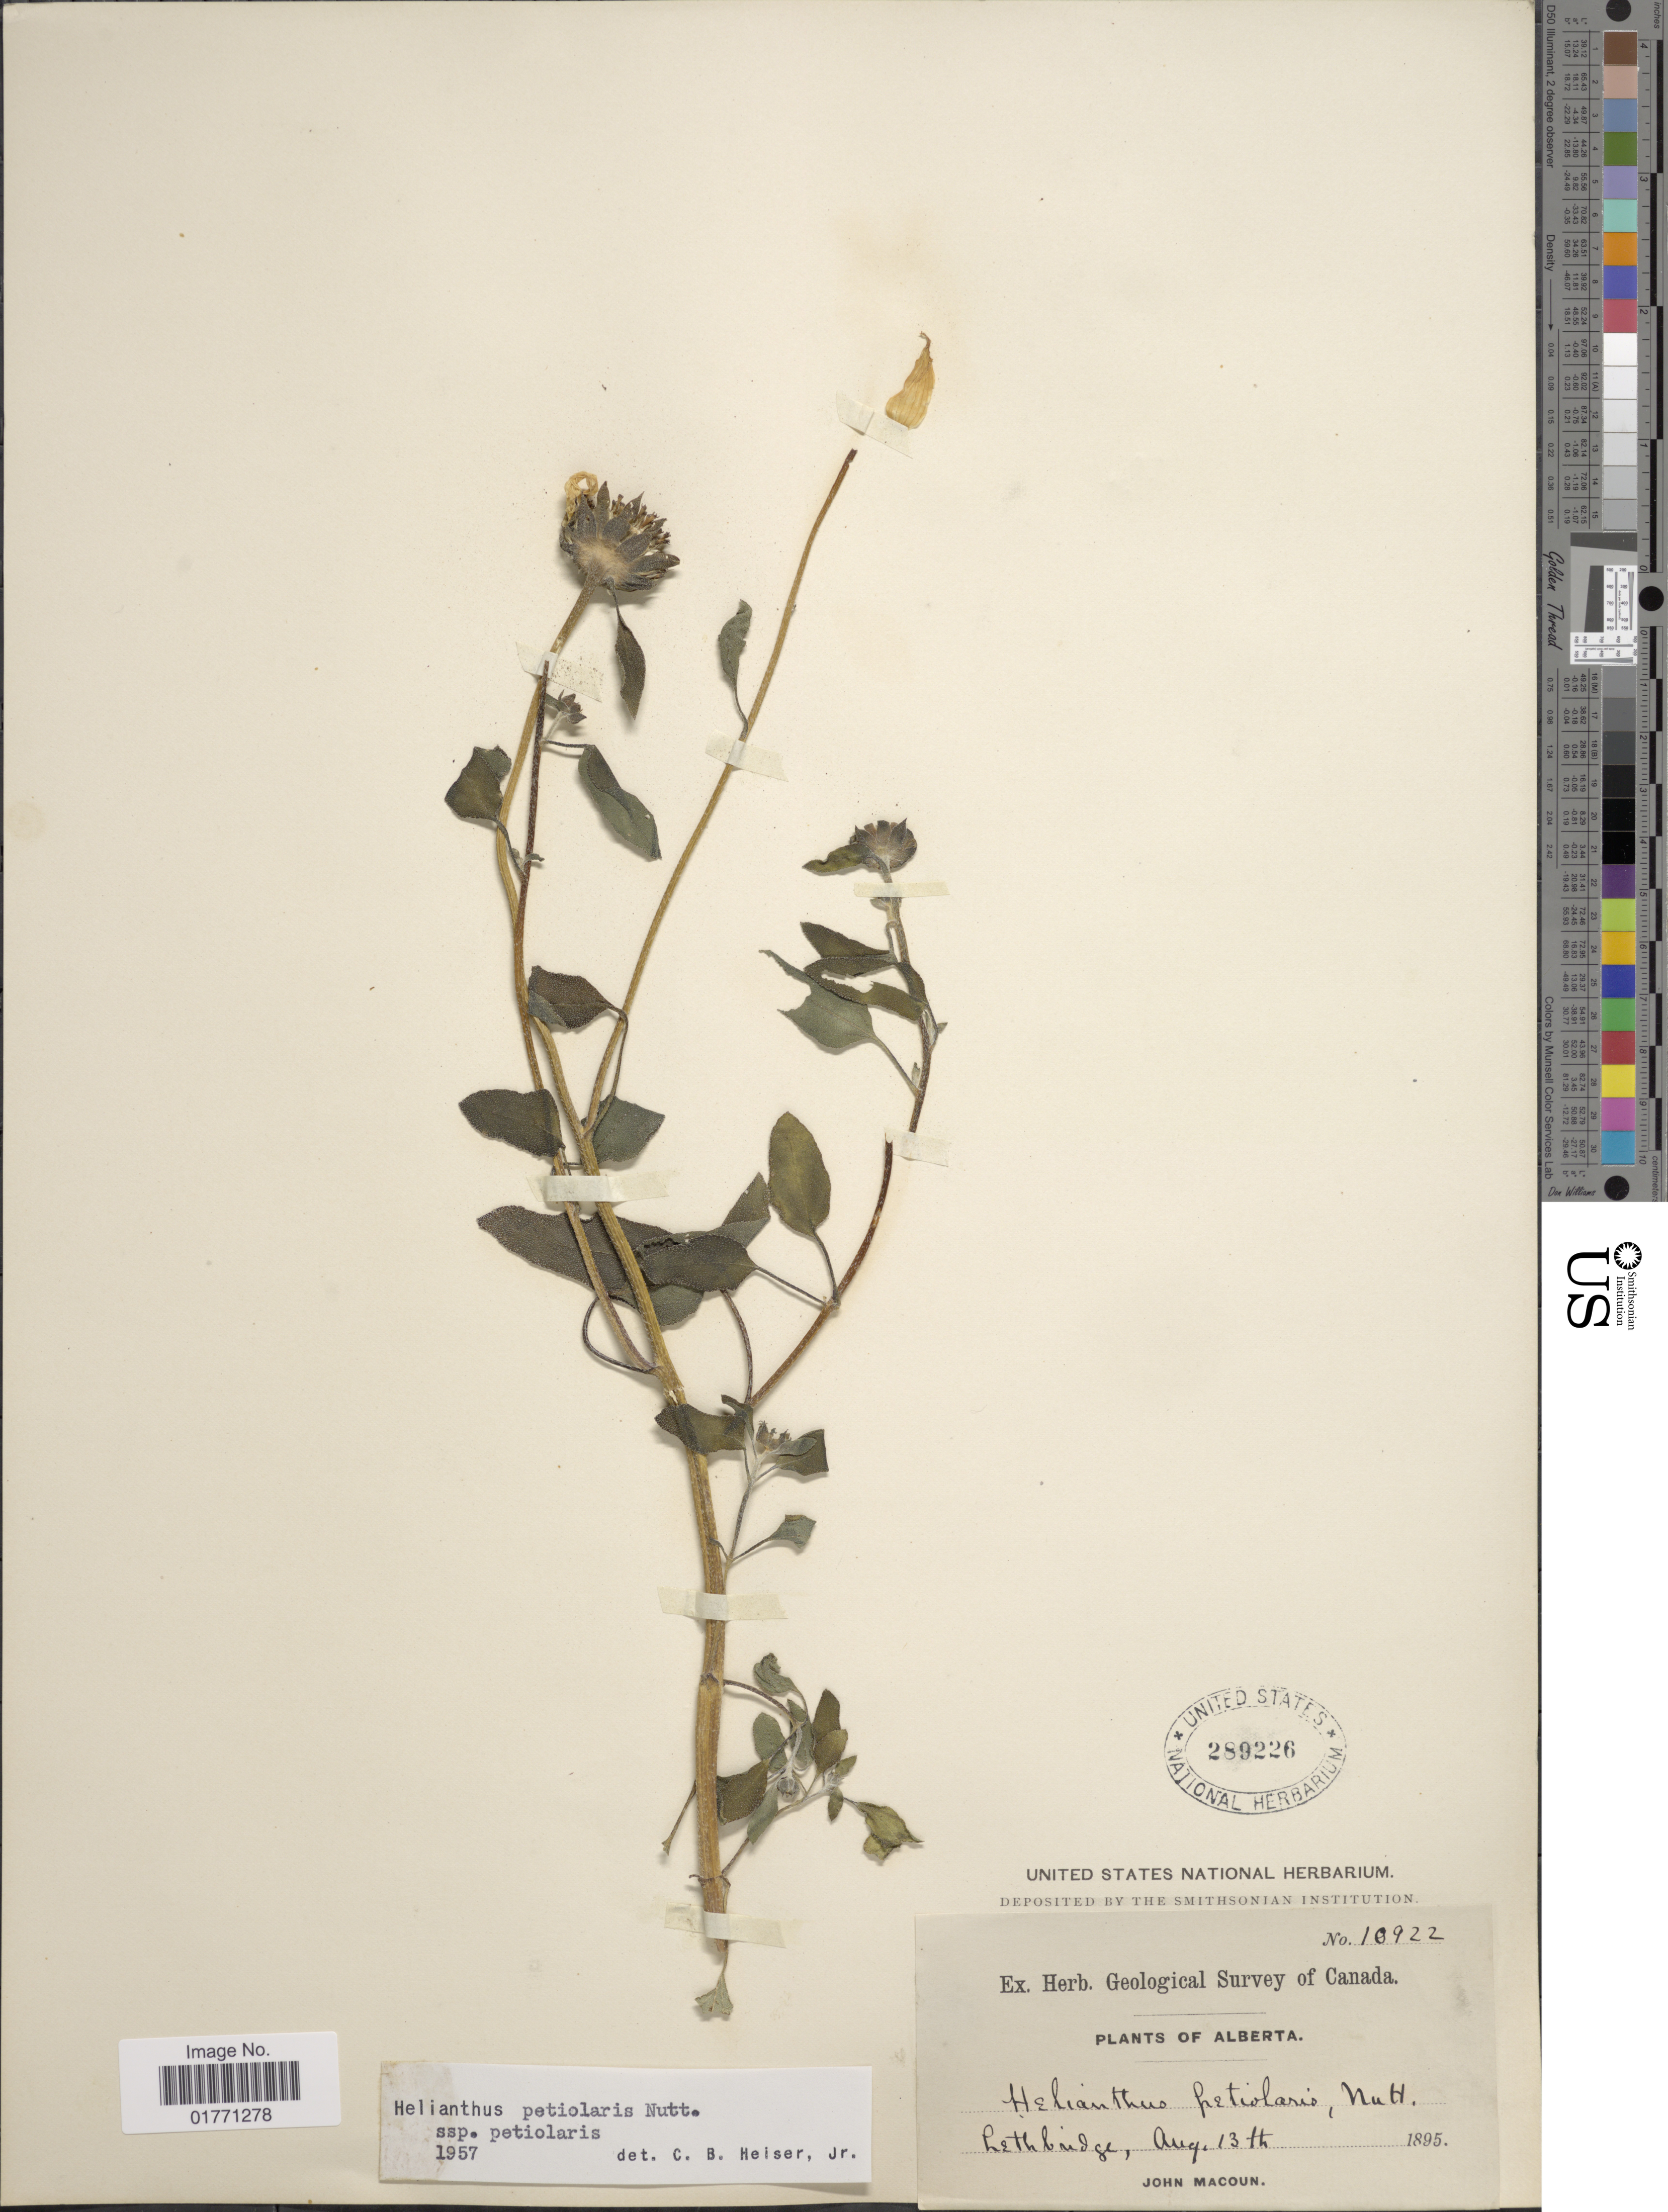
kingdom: Plantae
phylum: Tracheophyta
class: Magnoliopsida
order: Asterales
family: Asteraceae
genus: Helianthus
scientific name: Helianthus petiolaris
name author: Nutt.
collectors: J. Macoun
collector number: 10922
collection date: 1895-08-13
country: Canada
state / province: Alberta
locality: Lethbridge.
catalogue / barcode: US 289226